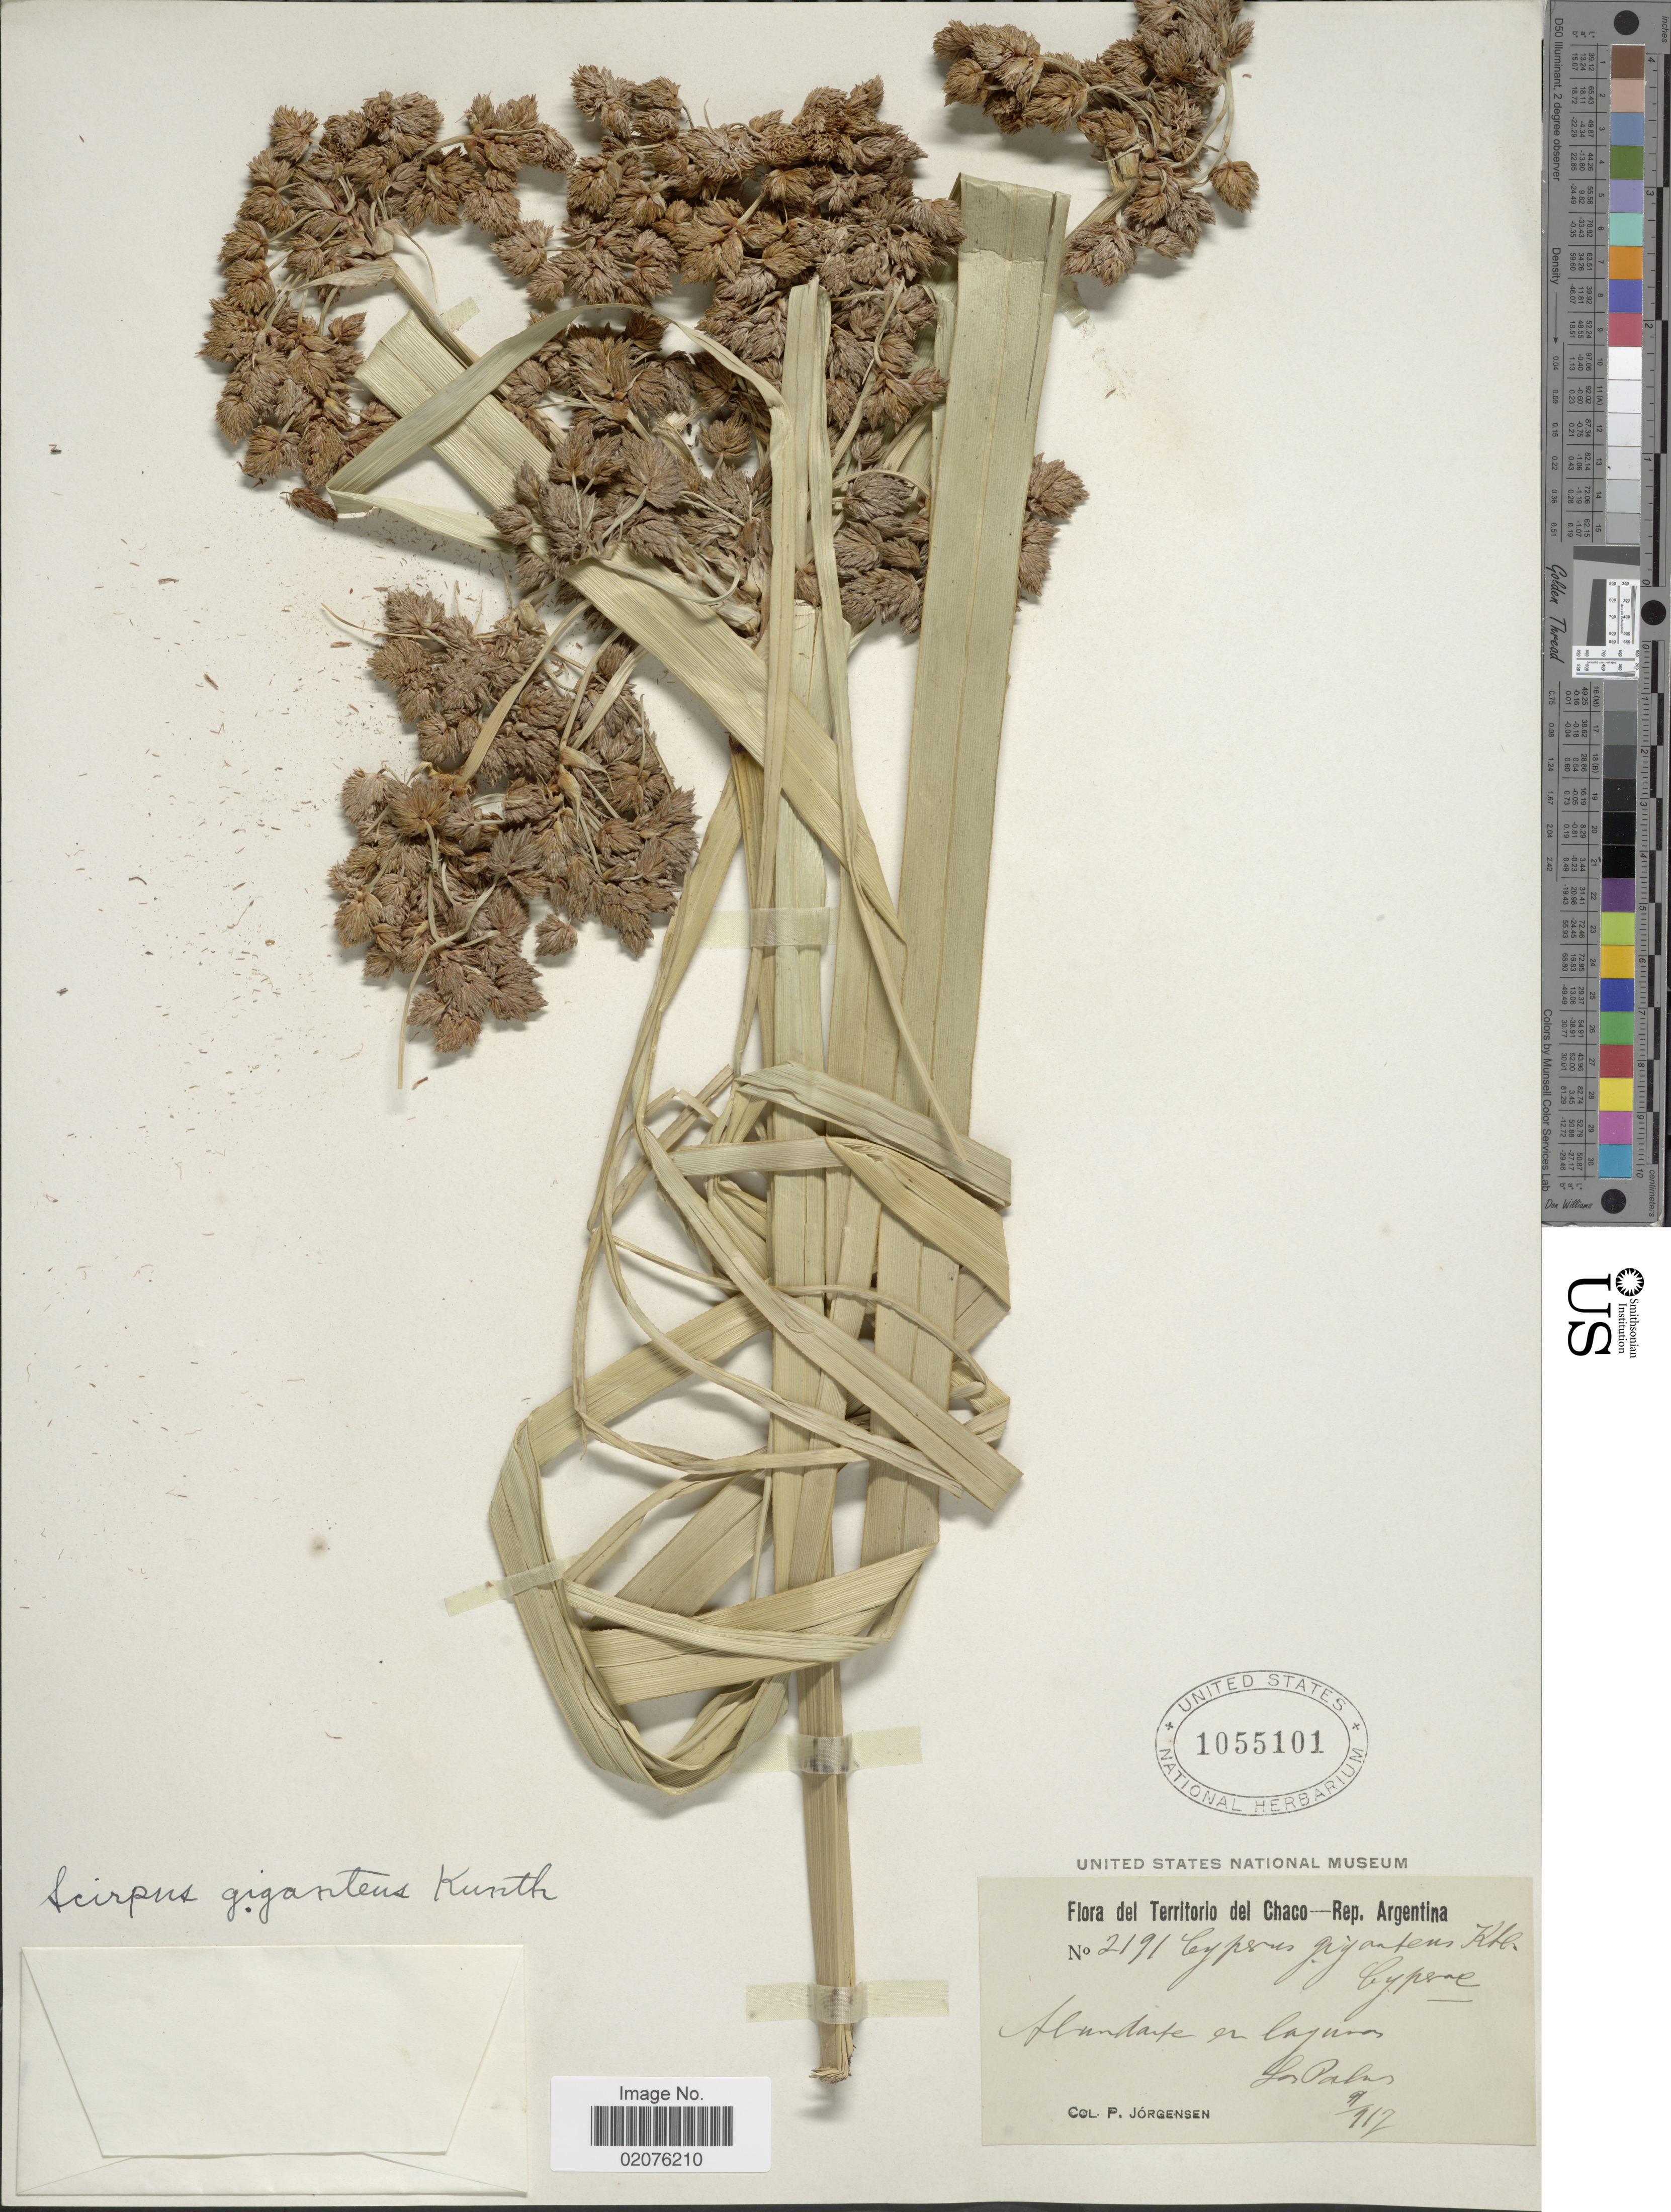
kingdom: Plantae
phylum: Tracheophyta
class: Liliopsida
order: Poales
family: Cyperaceae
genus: Cyperus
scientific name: Cyperus byssaceus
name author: Pereira-Silva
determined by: Strong, Mark T., (BOT), Smithsonian Institution - National Museum of Natural History (UNITED STATES)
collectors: P. Jörgensen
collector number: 2191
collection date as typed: Transcribed d/m/y: 9/9/17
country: Argentina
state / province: Chaco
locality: Abundante en laguna Los Palmas.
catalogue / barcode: US 1055101